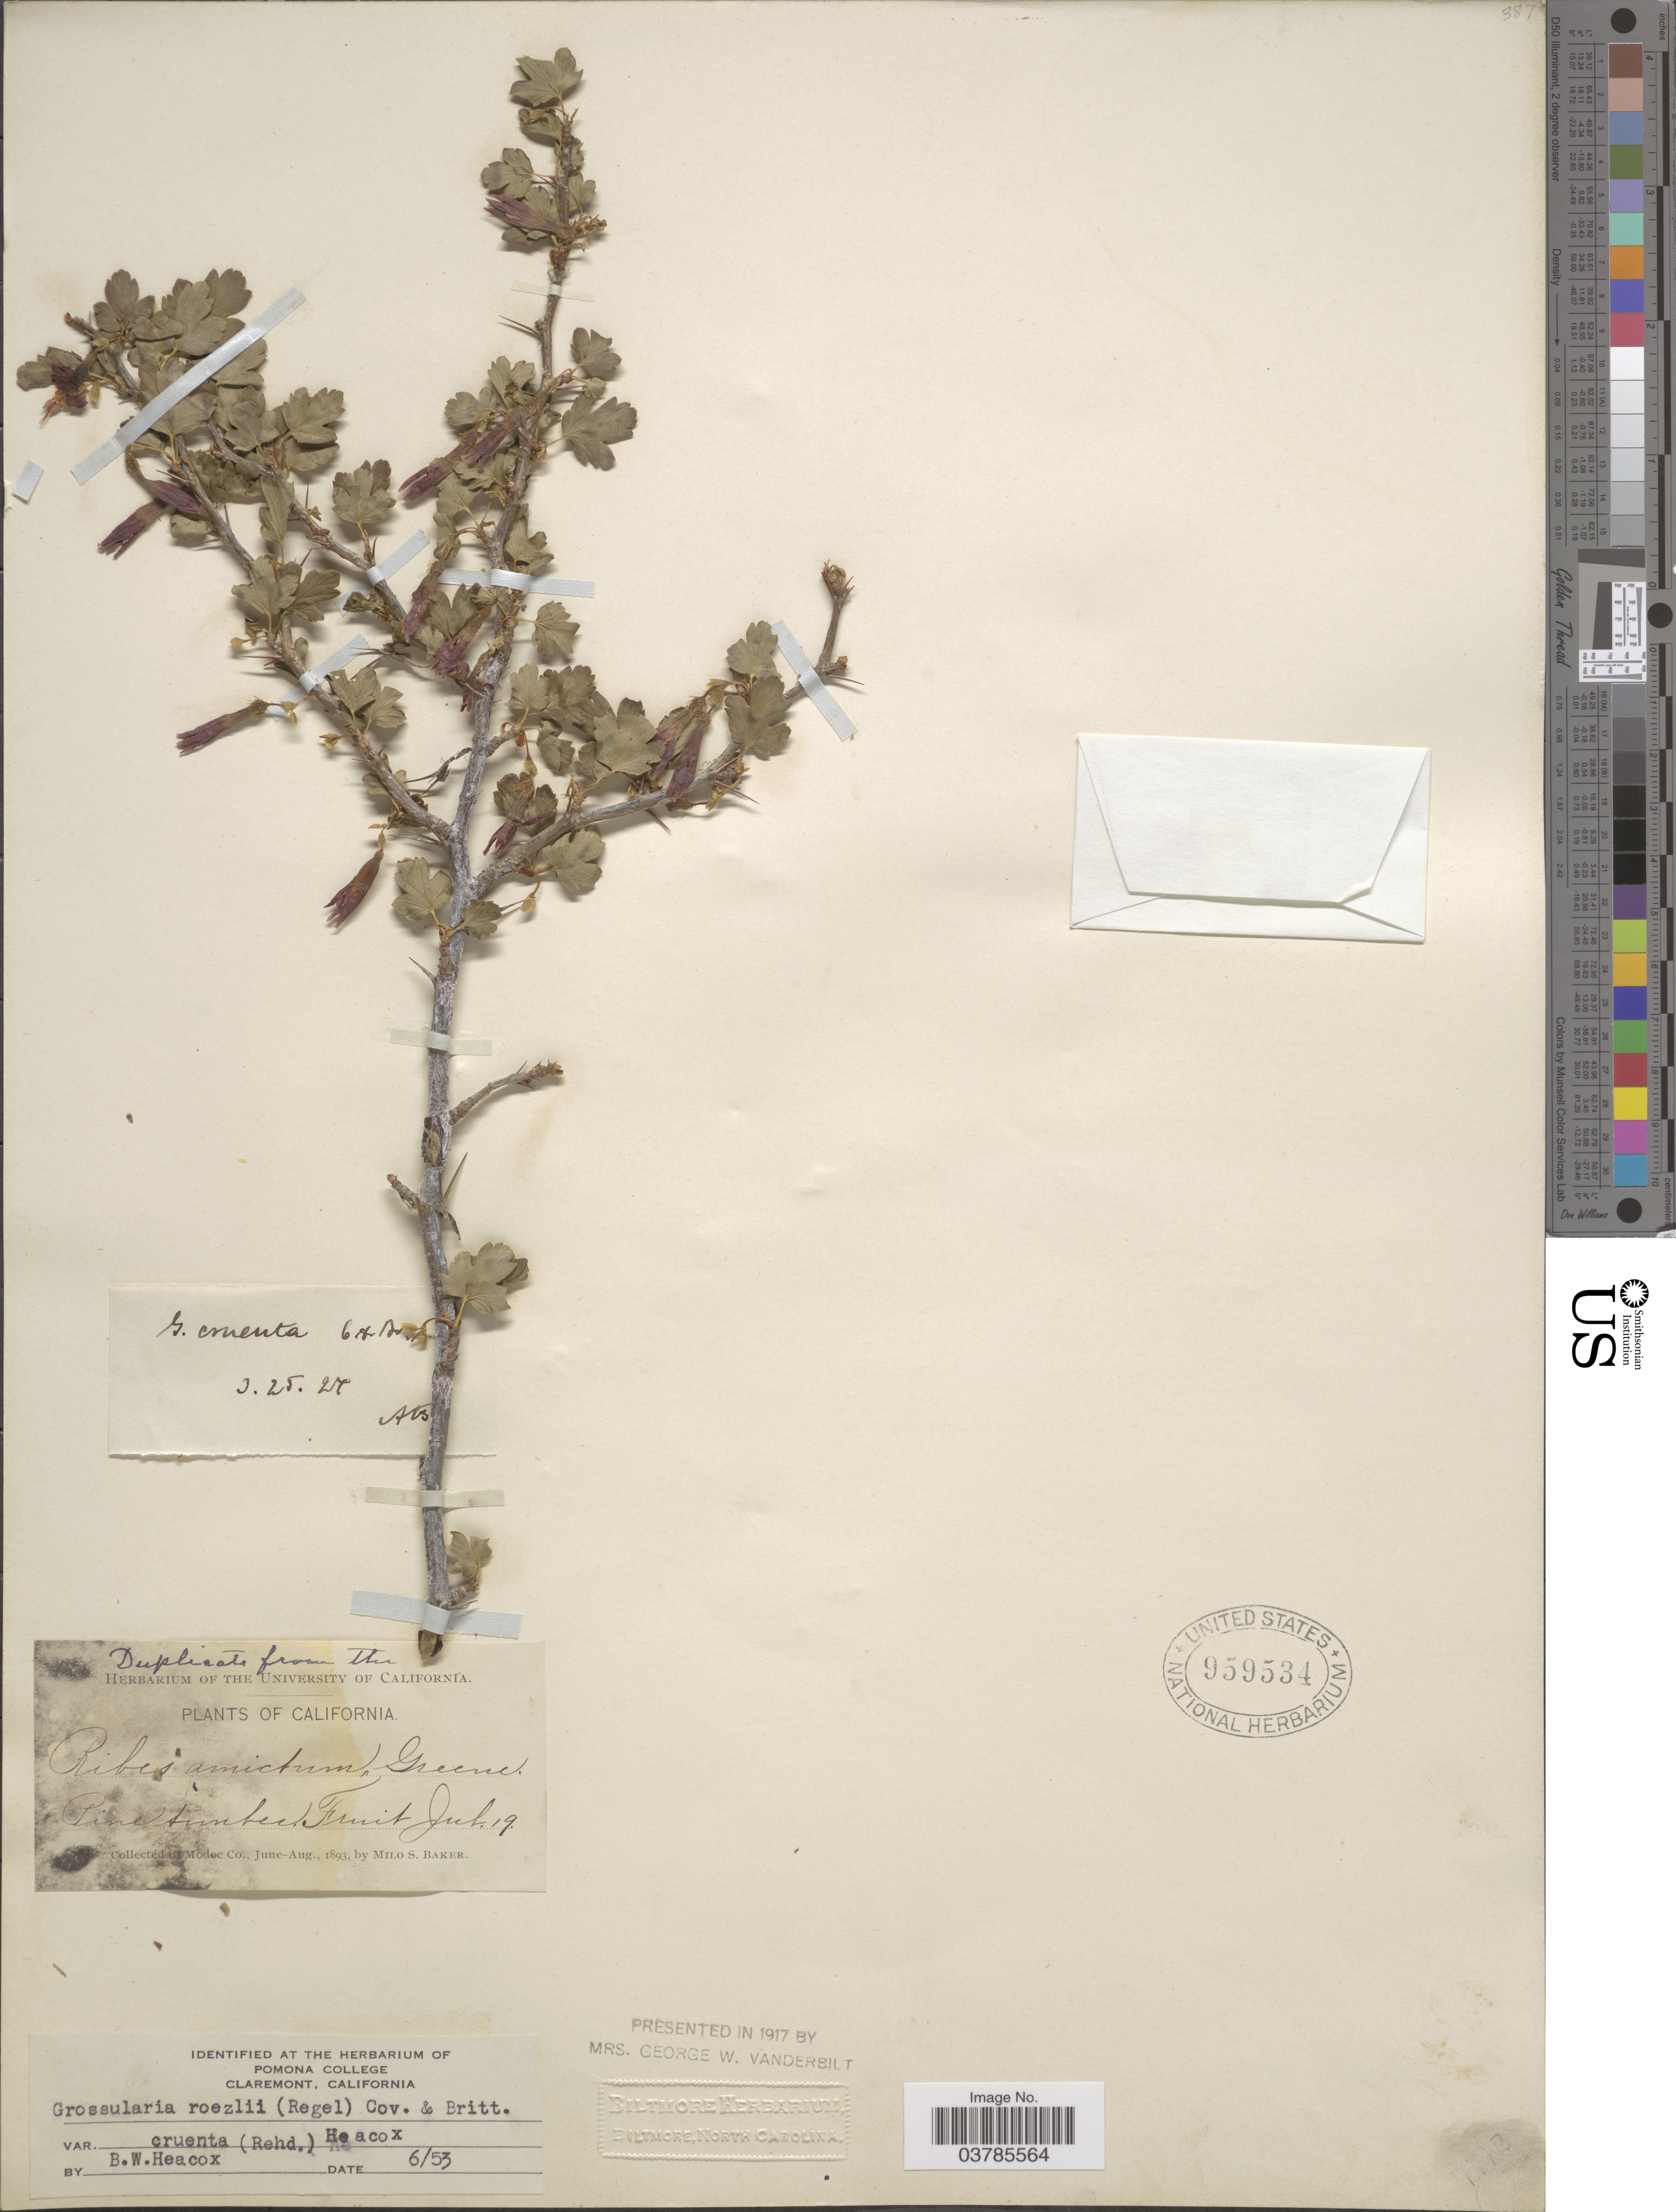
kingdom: Plantae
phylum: Tracheophyta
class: Magnoliopsida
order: Saxifragales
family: Grossulariaceae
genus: Ribes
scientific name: Ribes roezlii var. cruentum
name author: (Greene) Rehder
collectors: M. S. Baker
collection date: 1893-07-19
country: United States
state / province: California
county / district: Modoc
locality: Pine timber. Modoc Co.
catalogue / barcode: US 959534